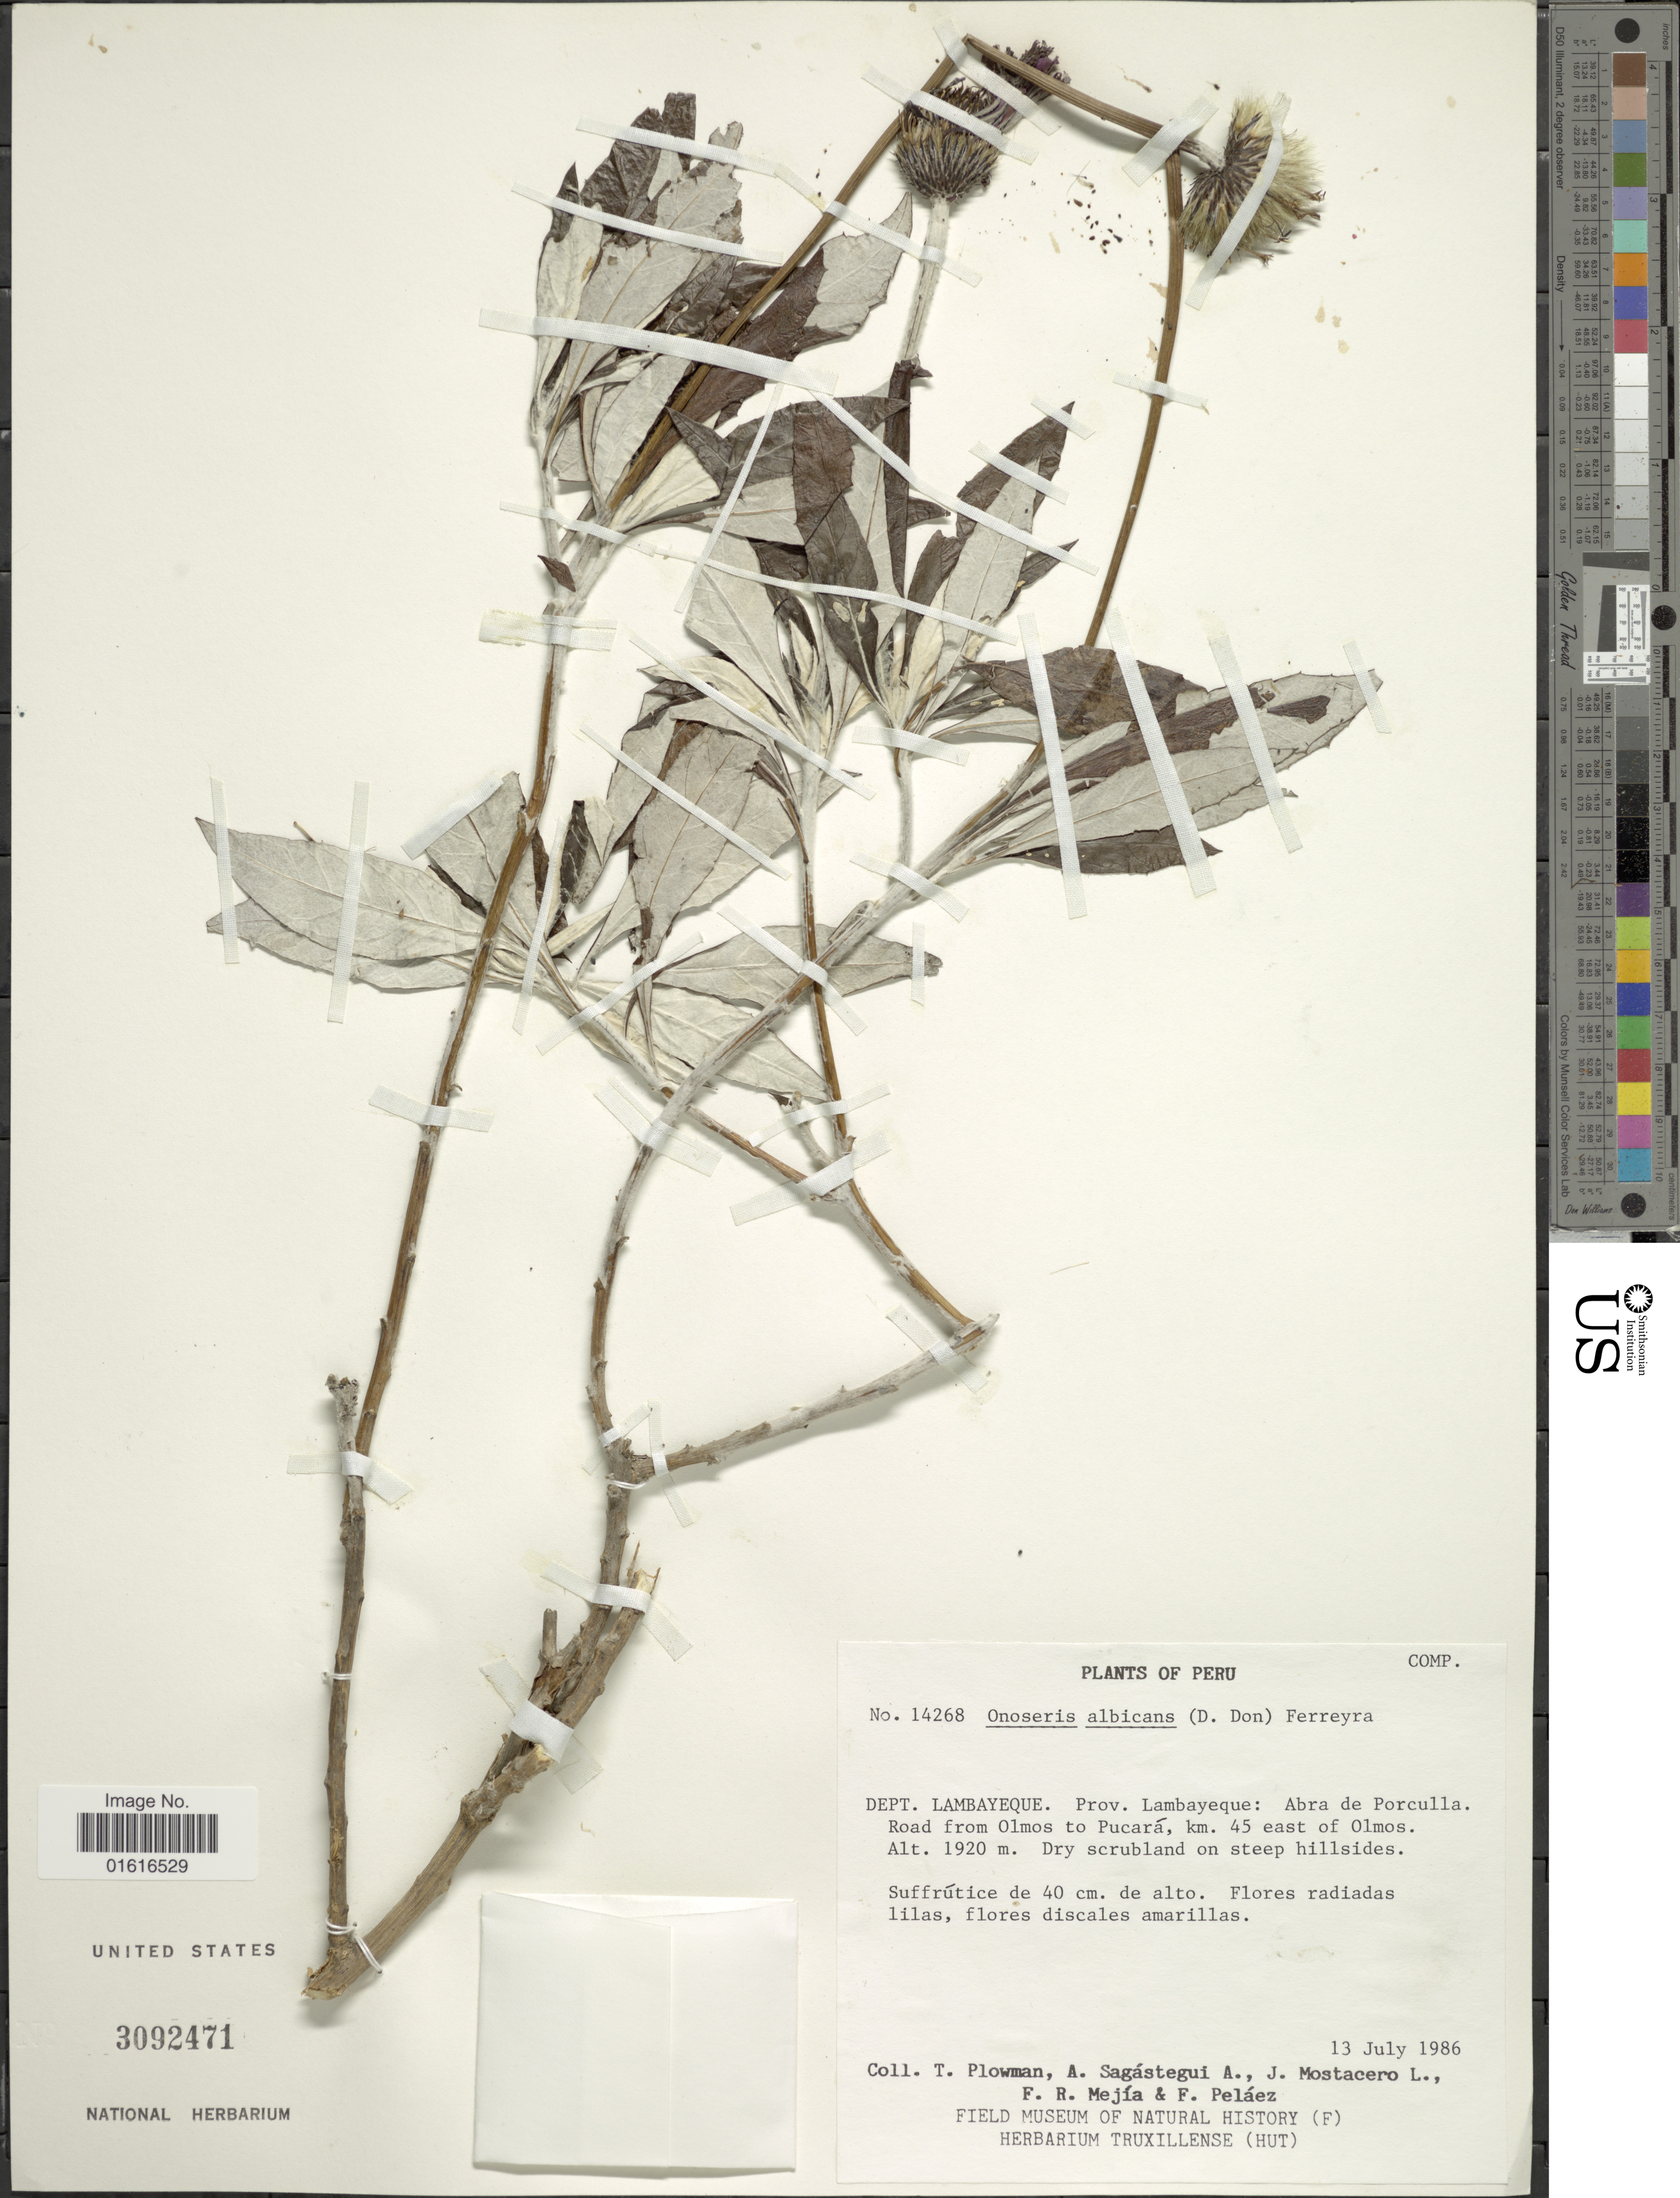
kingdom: Plantae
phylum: Tracheophyta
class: Magnoliopsida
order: Asterales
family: Asteraceae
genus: Onoseris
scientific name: Onoseris albicans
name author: (D. Don) Ferreyra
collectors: T. Plowman, A. Sagástegui A., J. Mostacero L., F. R. Mejia & F. Pelaez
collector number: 14268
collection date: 1986-07-13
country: Peru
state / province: Lambayeque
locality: Prov. Lambayeque: abra de Porculla. Road from Olmos to Pucara, km 45 east of Olmos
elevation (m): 1920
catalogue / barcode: US 3092471